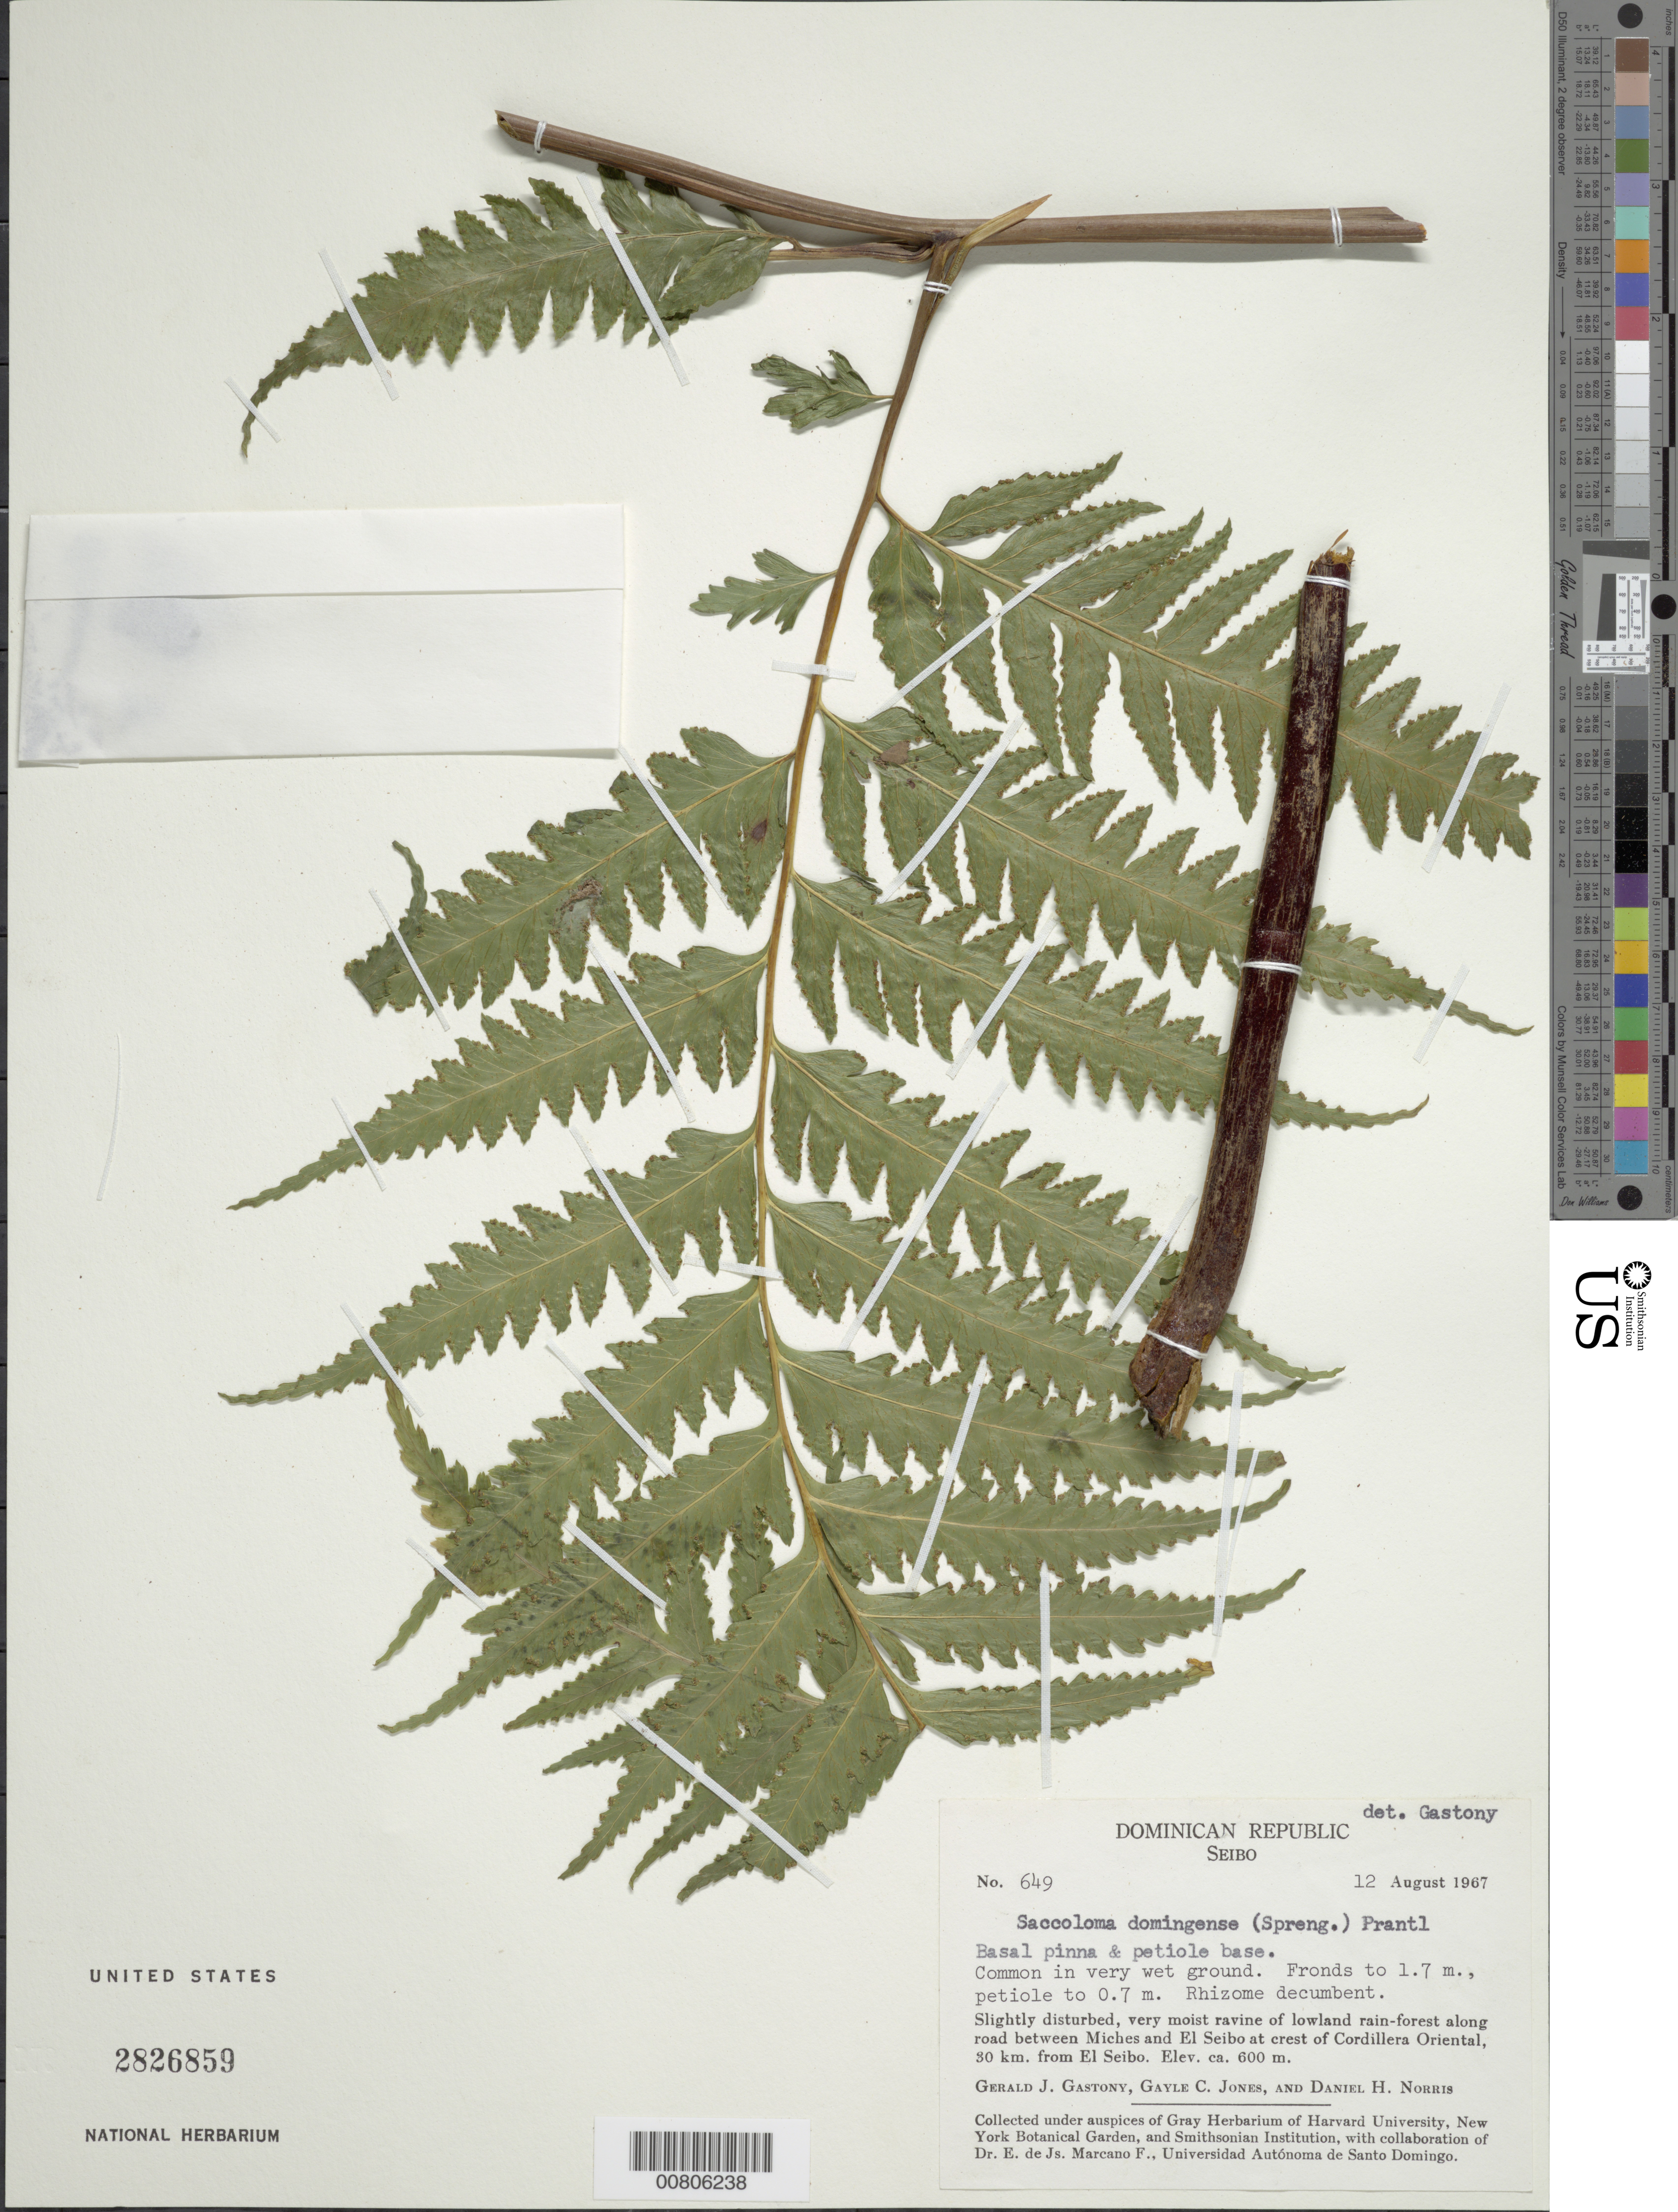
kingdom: Plantae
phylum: Tracheophyta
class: Polypodiopsida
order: Polypodiales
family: Saccolomataceae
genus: Saccoloma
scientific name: Saccoloma domingense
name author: (Spreng.) C. Chr.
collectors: G. Gastony, G. C. Jones & D. H. Norris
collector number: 649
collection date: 1967-08-12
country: Dominican Republic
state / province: El Seíbo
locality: Seibo, Basal pinna & petiole base, common in very wet ground, slightly disturbed, very moist ravine of lowland rain-forest along road between Miches and El Seibo at crest of Cordillera Orientl, 30 km. from el Seibo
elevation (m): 600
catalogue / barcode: US 2826859